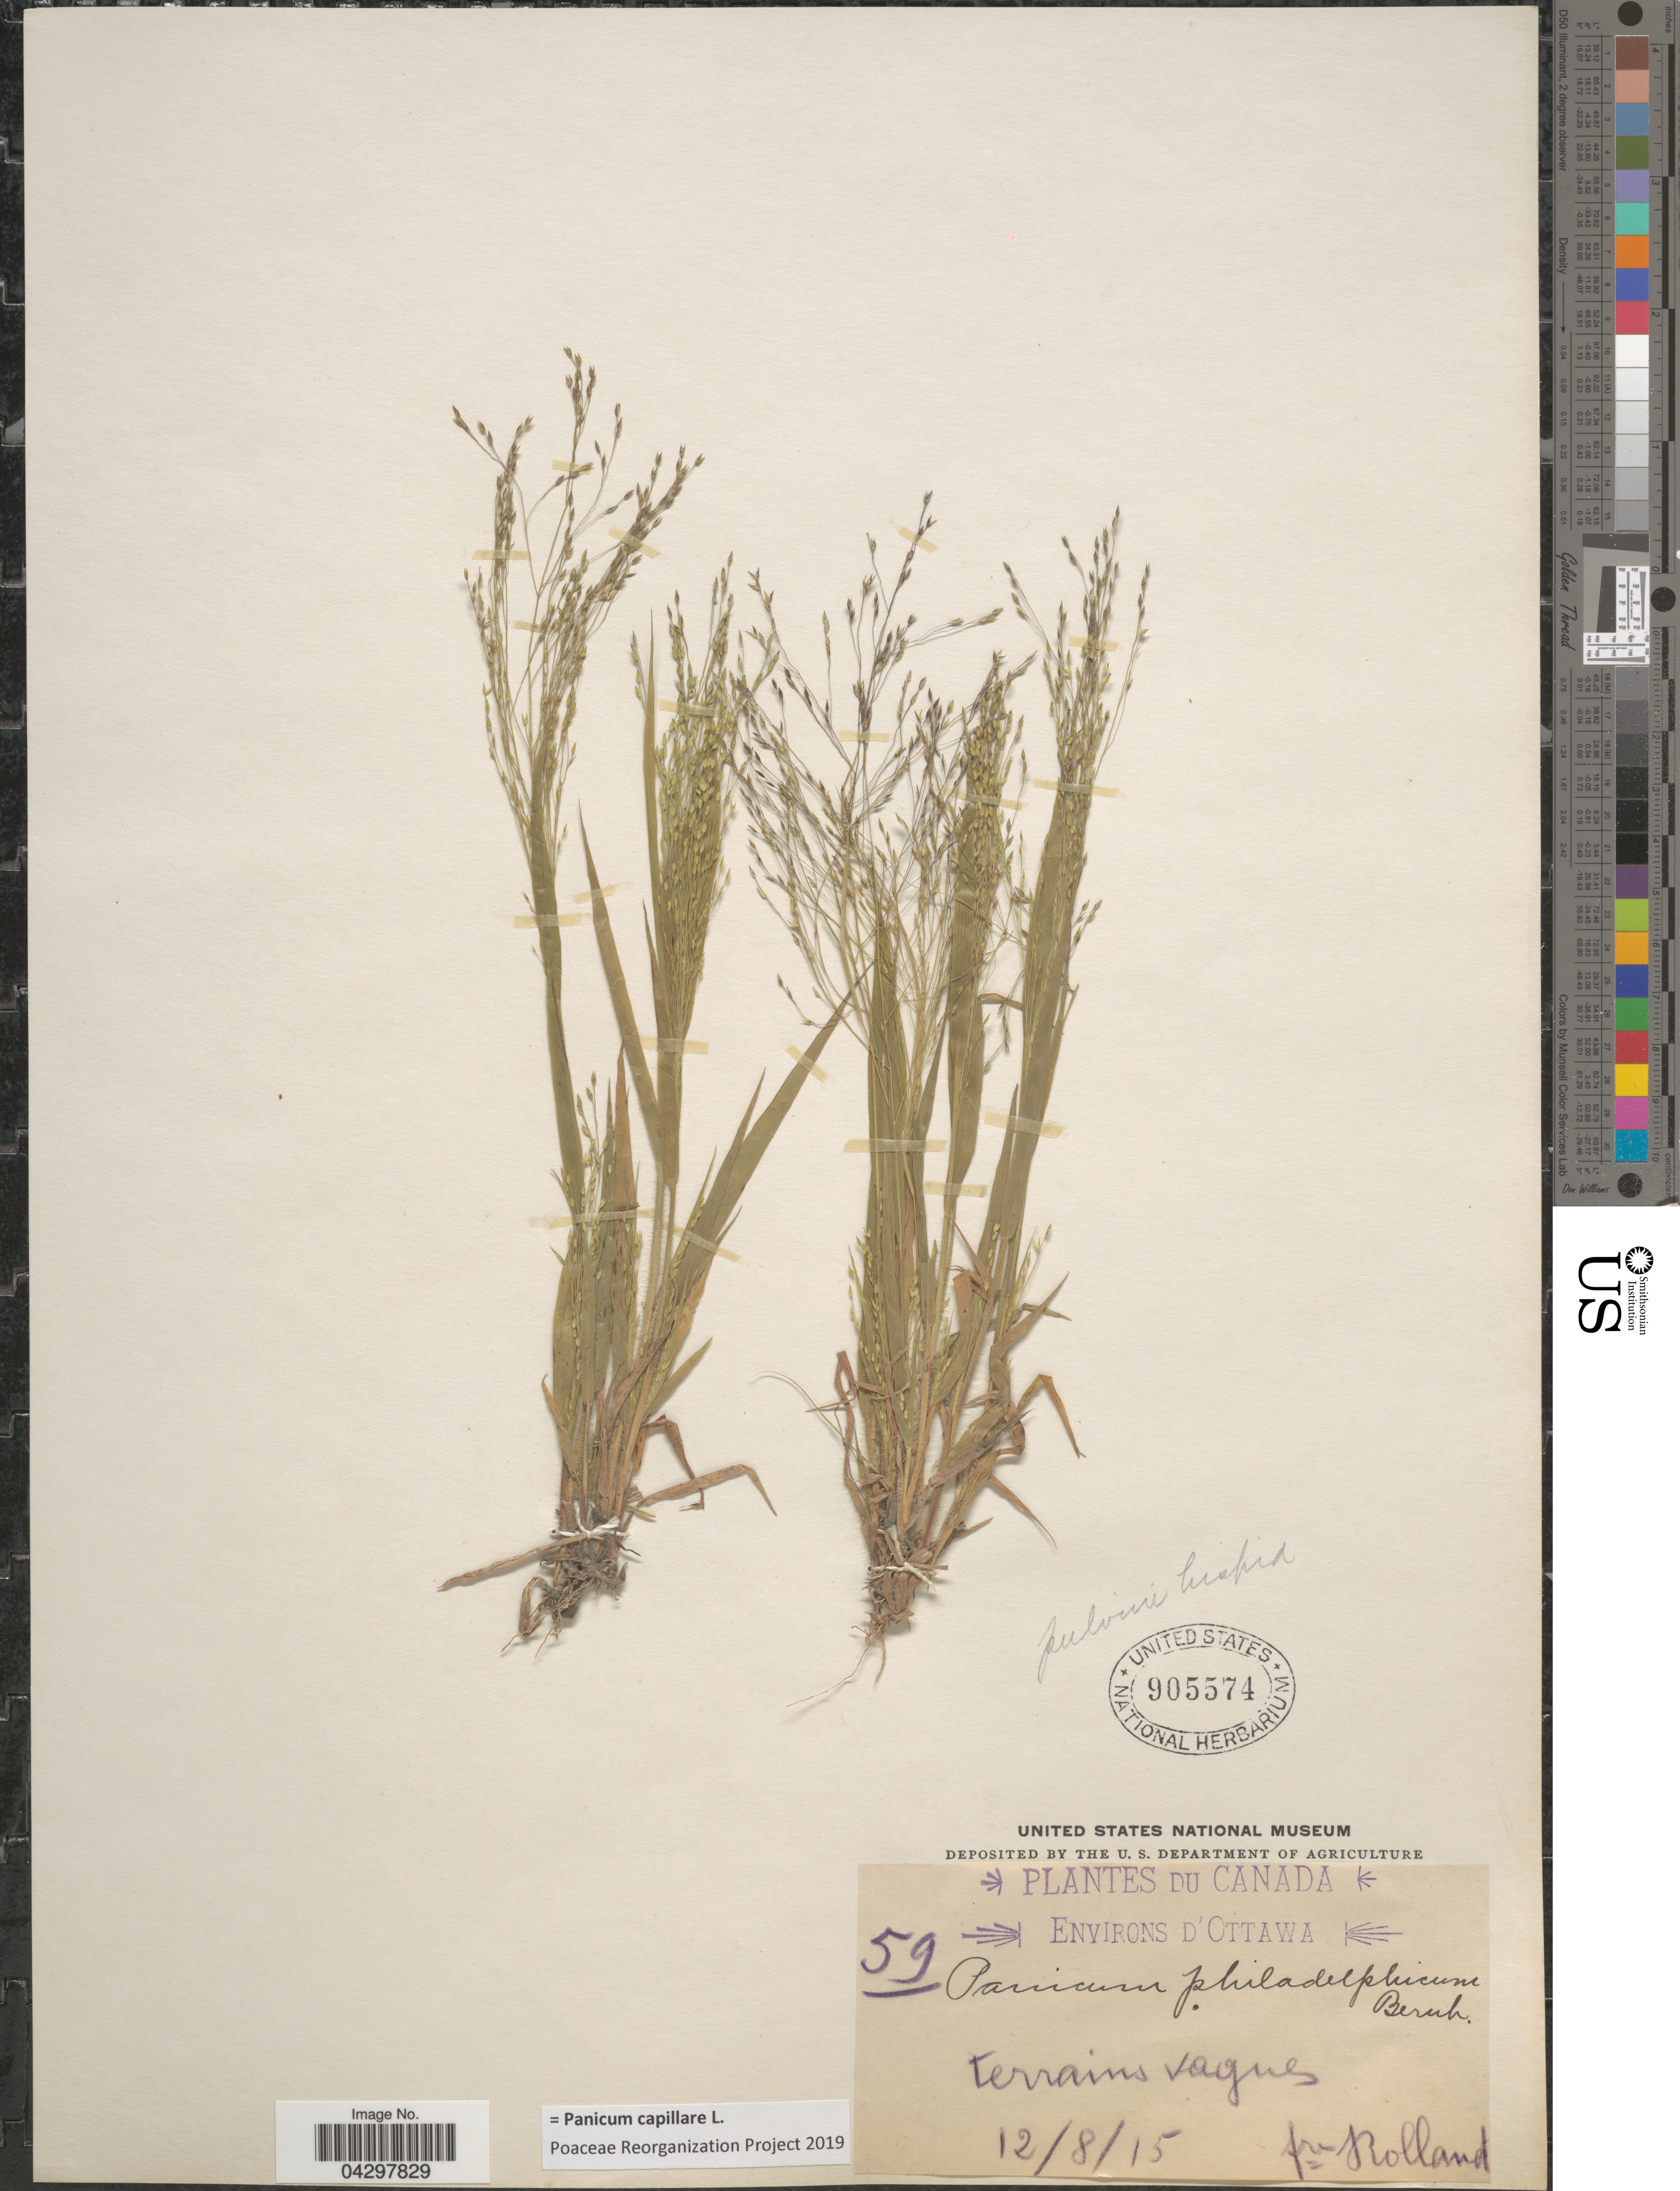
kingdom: Plantae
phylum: Tracheophyta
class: Liliopsida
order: Poales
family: Poaceae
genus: Panicum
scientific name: Panicum capillare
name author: L.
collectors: B. Rolland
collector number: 59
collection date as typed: Transcribed d/m/y: 12/8/15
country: Canada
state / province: Ontario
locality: Environs d'Ottawa. Terrains vagnes.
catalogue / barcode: US 905574